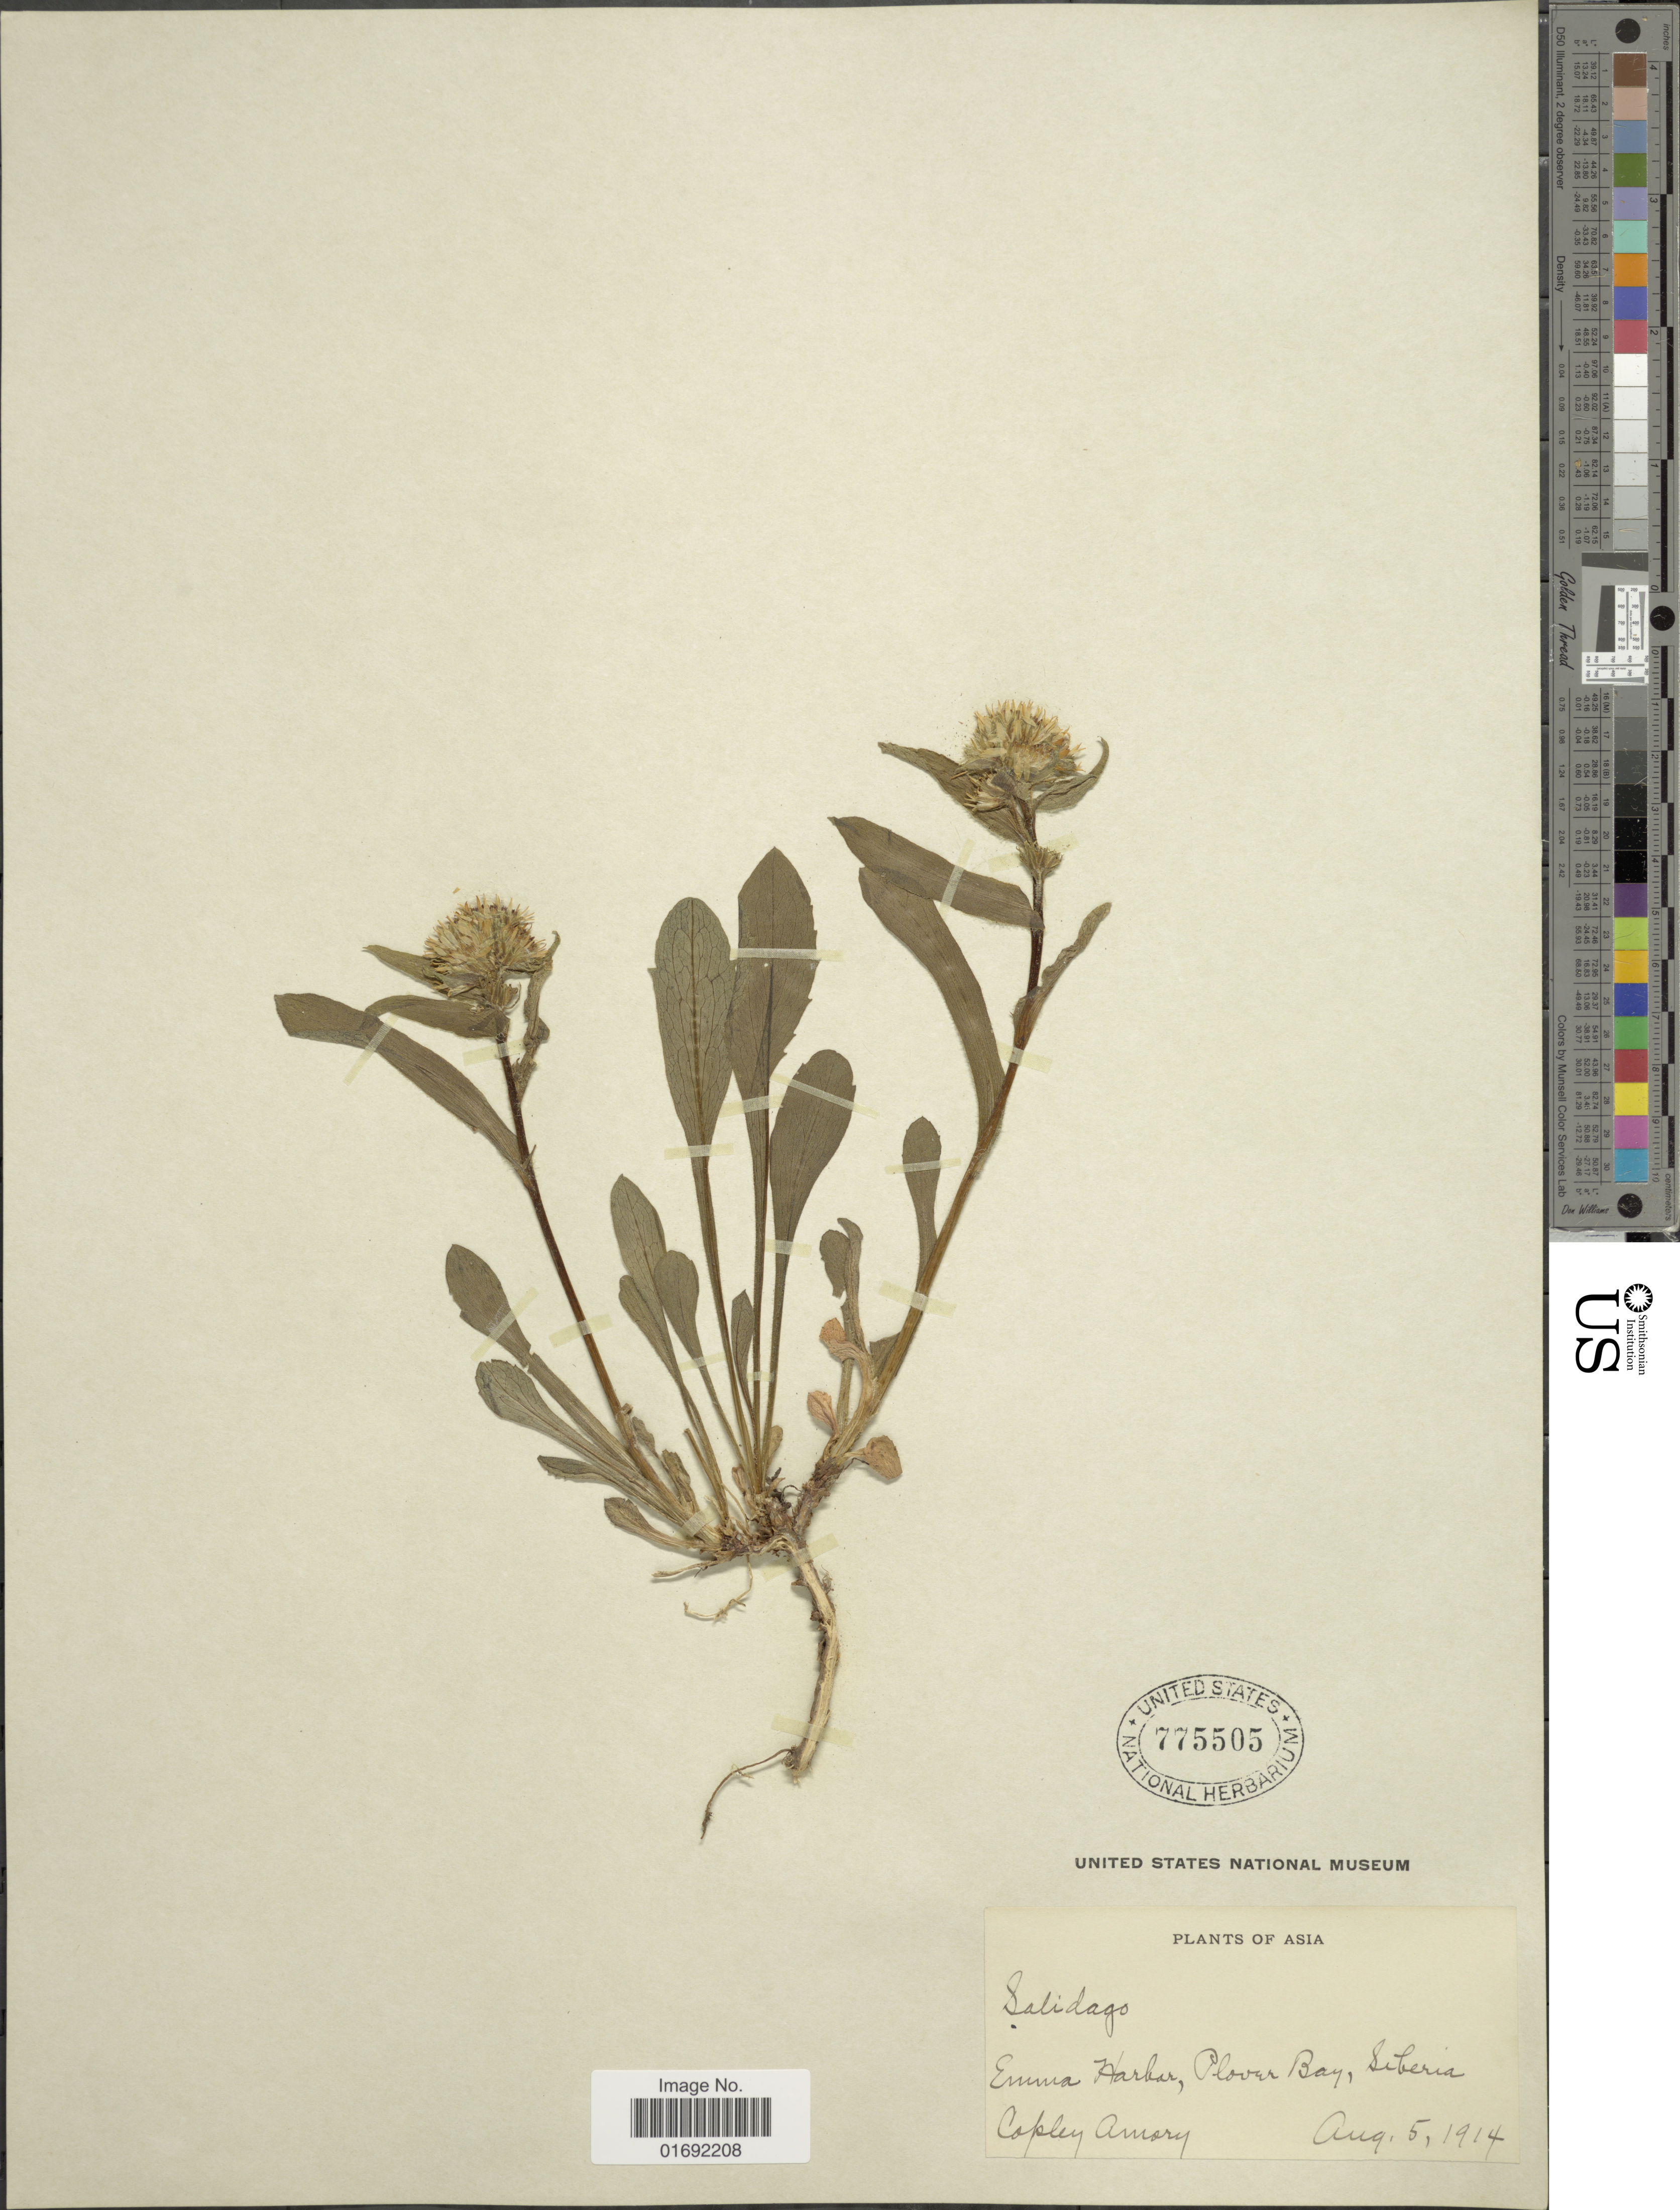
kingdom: Plantae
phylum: Tracheophyta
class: Magnoliopsida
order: Asterales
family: Asteraceae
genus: Solidago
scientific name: Solidago virgaurea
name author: L.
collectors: C. Amary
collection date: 1914-08-05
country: Russian Federation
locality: Asia, Emma Harbar, Plover Bay, Siberia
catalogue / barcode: US 775505